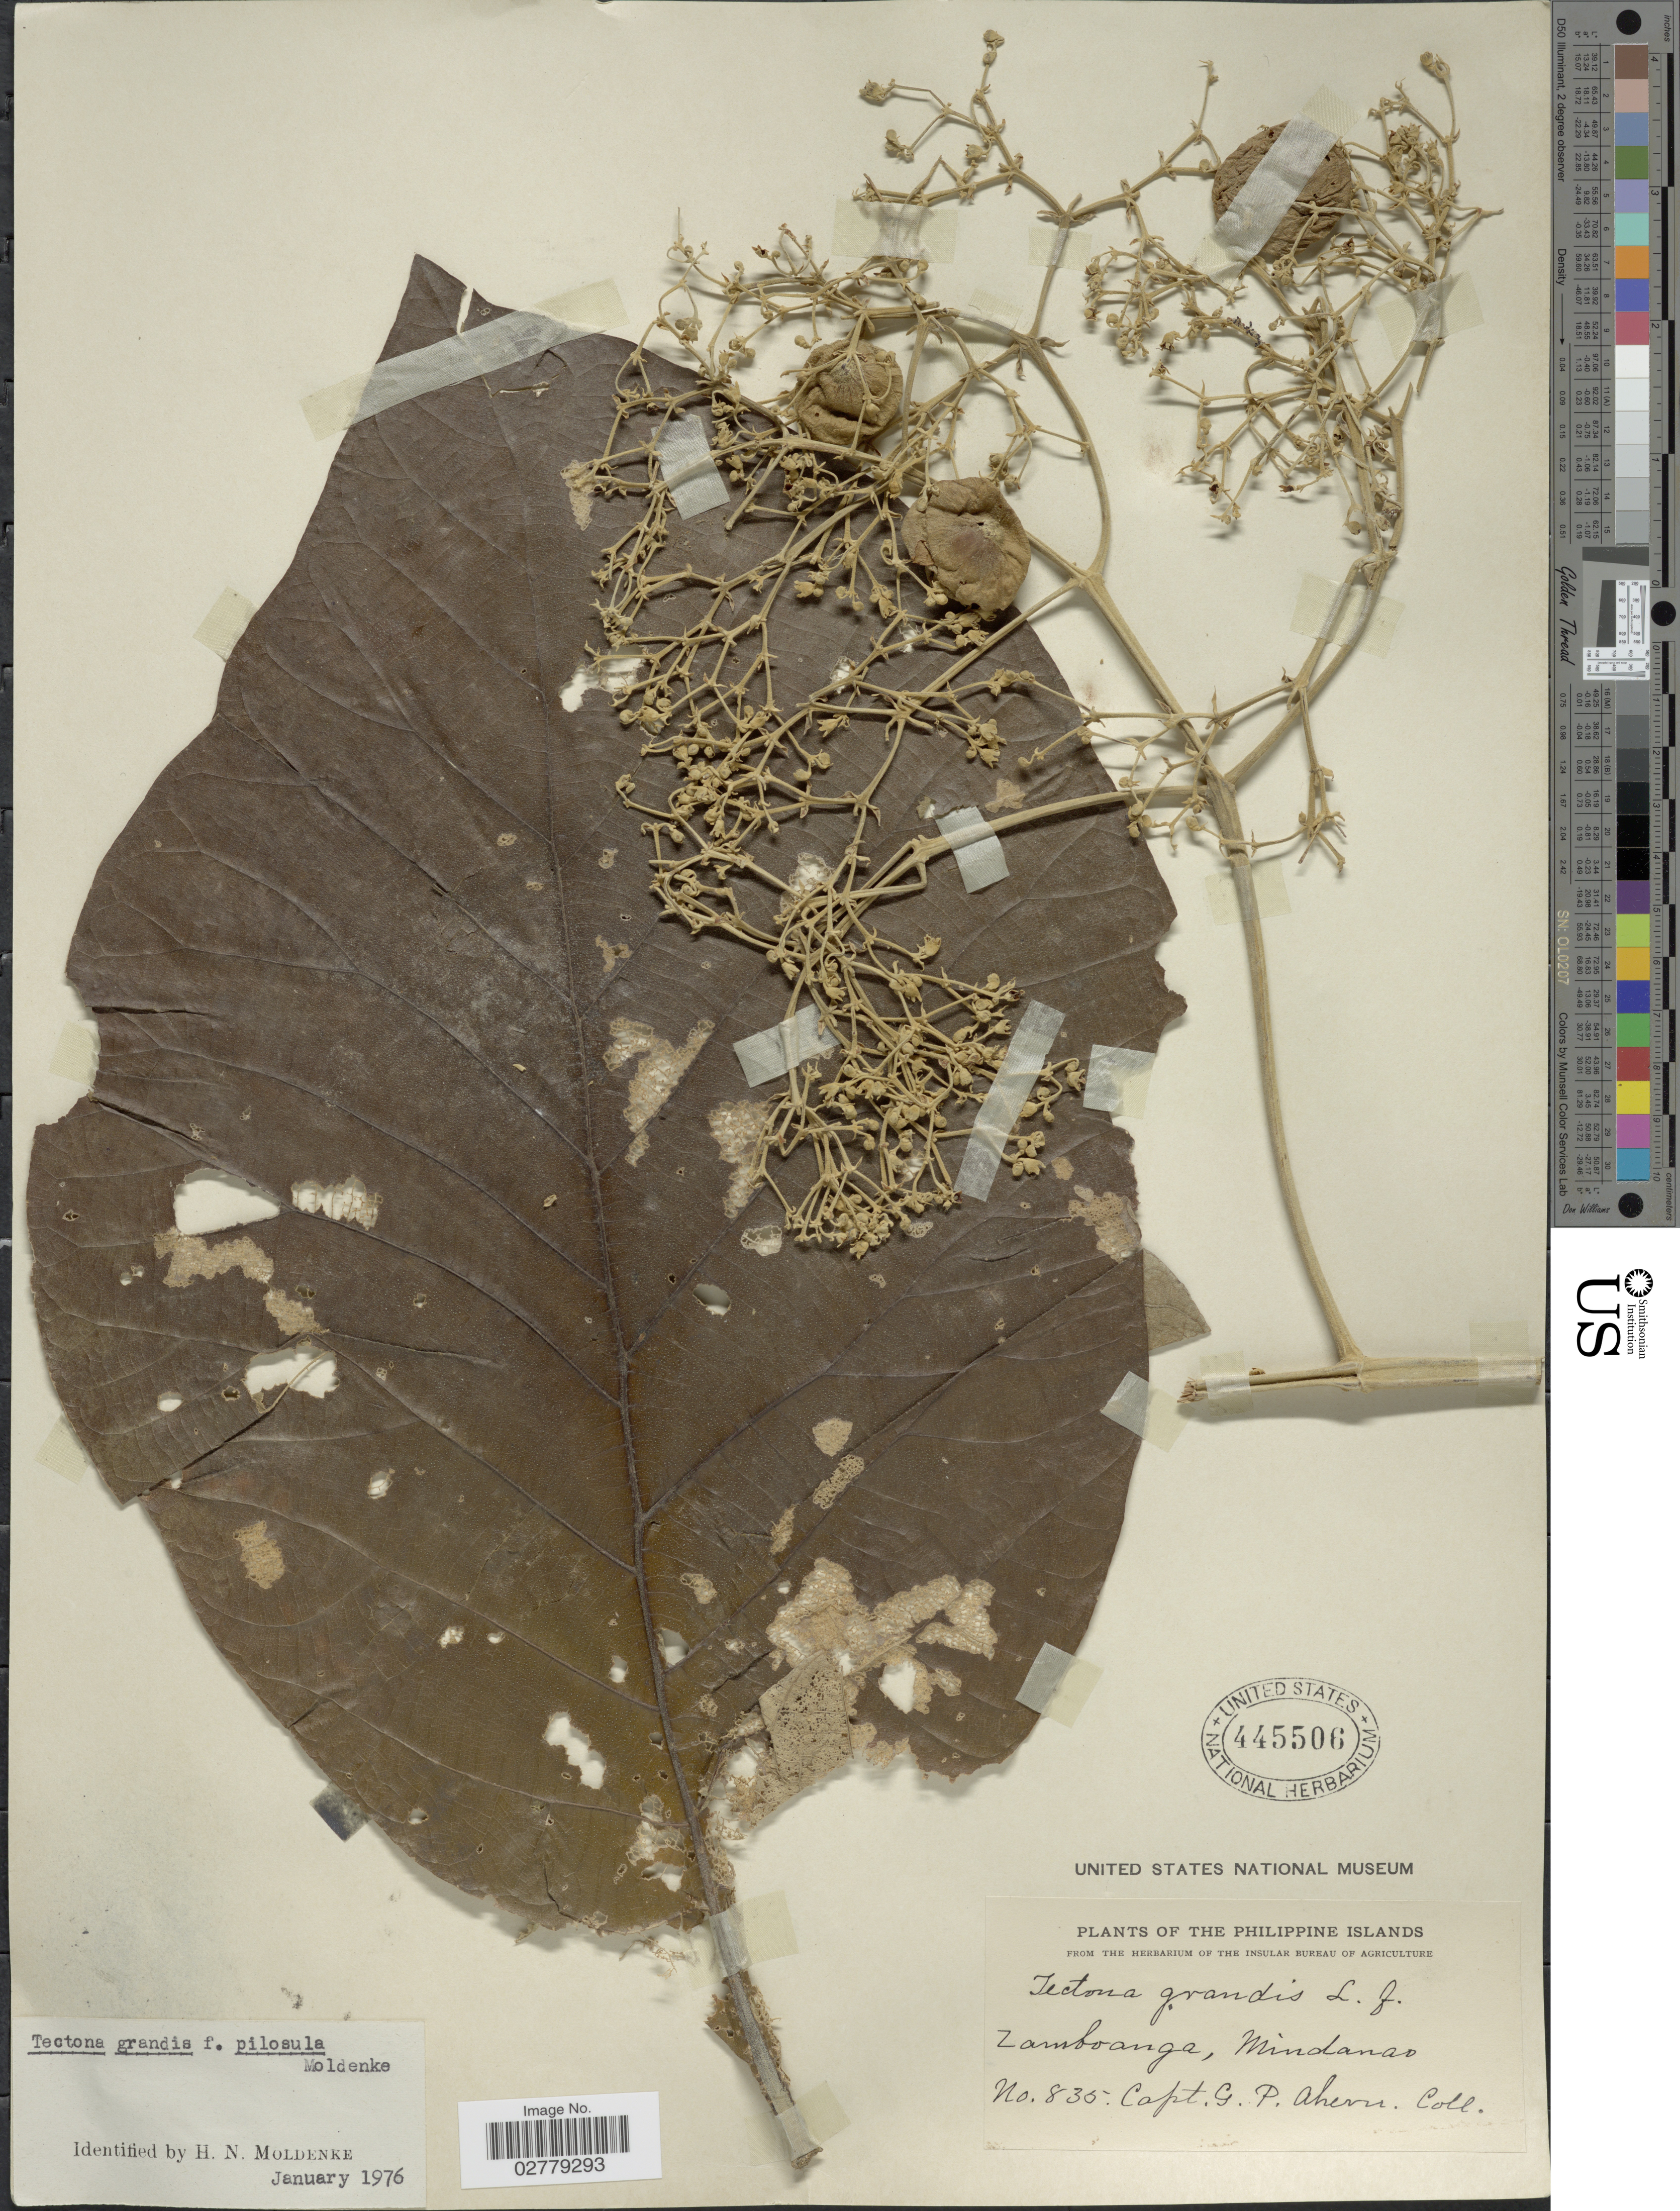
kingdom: Plantae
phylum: Tracheophyta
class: Magnoliopsida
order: Lamiales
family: Lamiaceae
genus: Tectona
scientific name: Tectona grandis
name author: L. f.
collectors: G. Ahern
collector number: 835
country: Philippines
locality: Philippine Islands. Zamboanga, Mindanao.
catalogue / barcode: US 445506